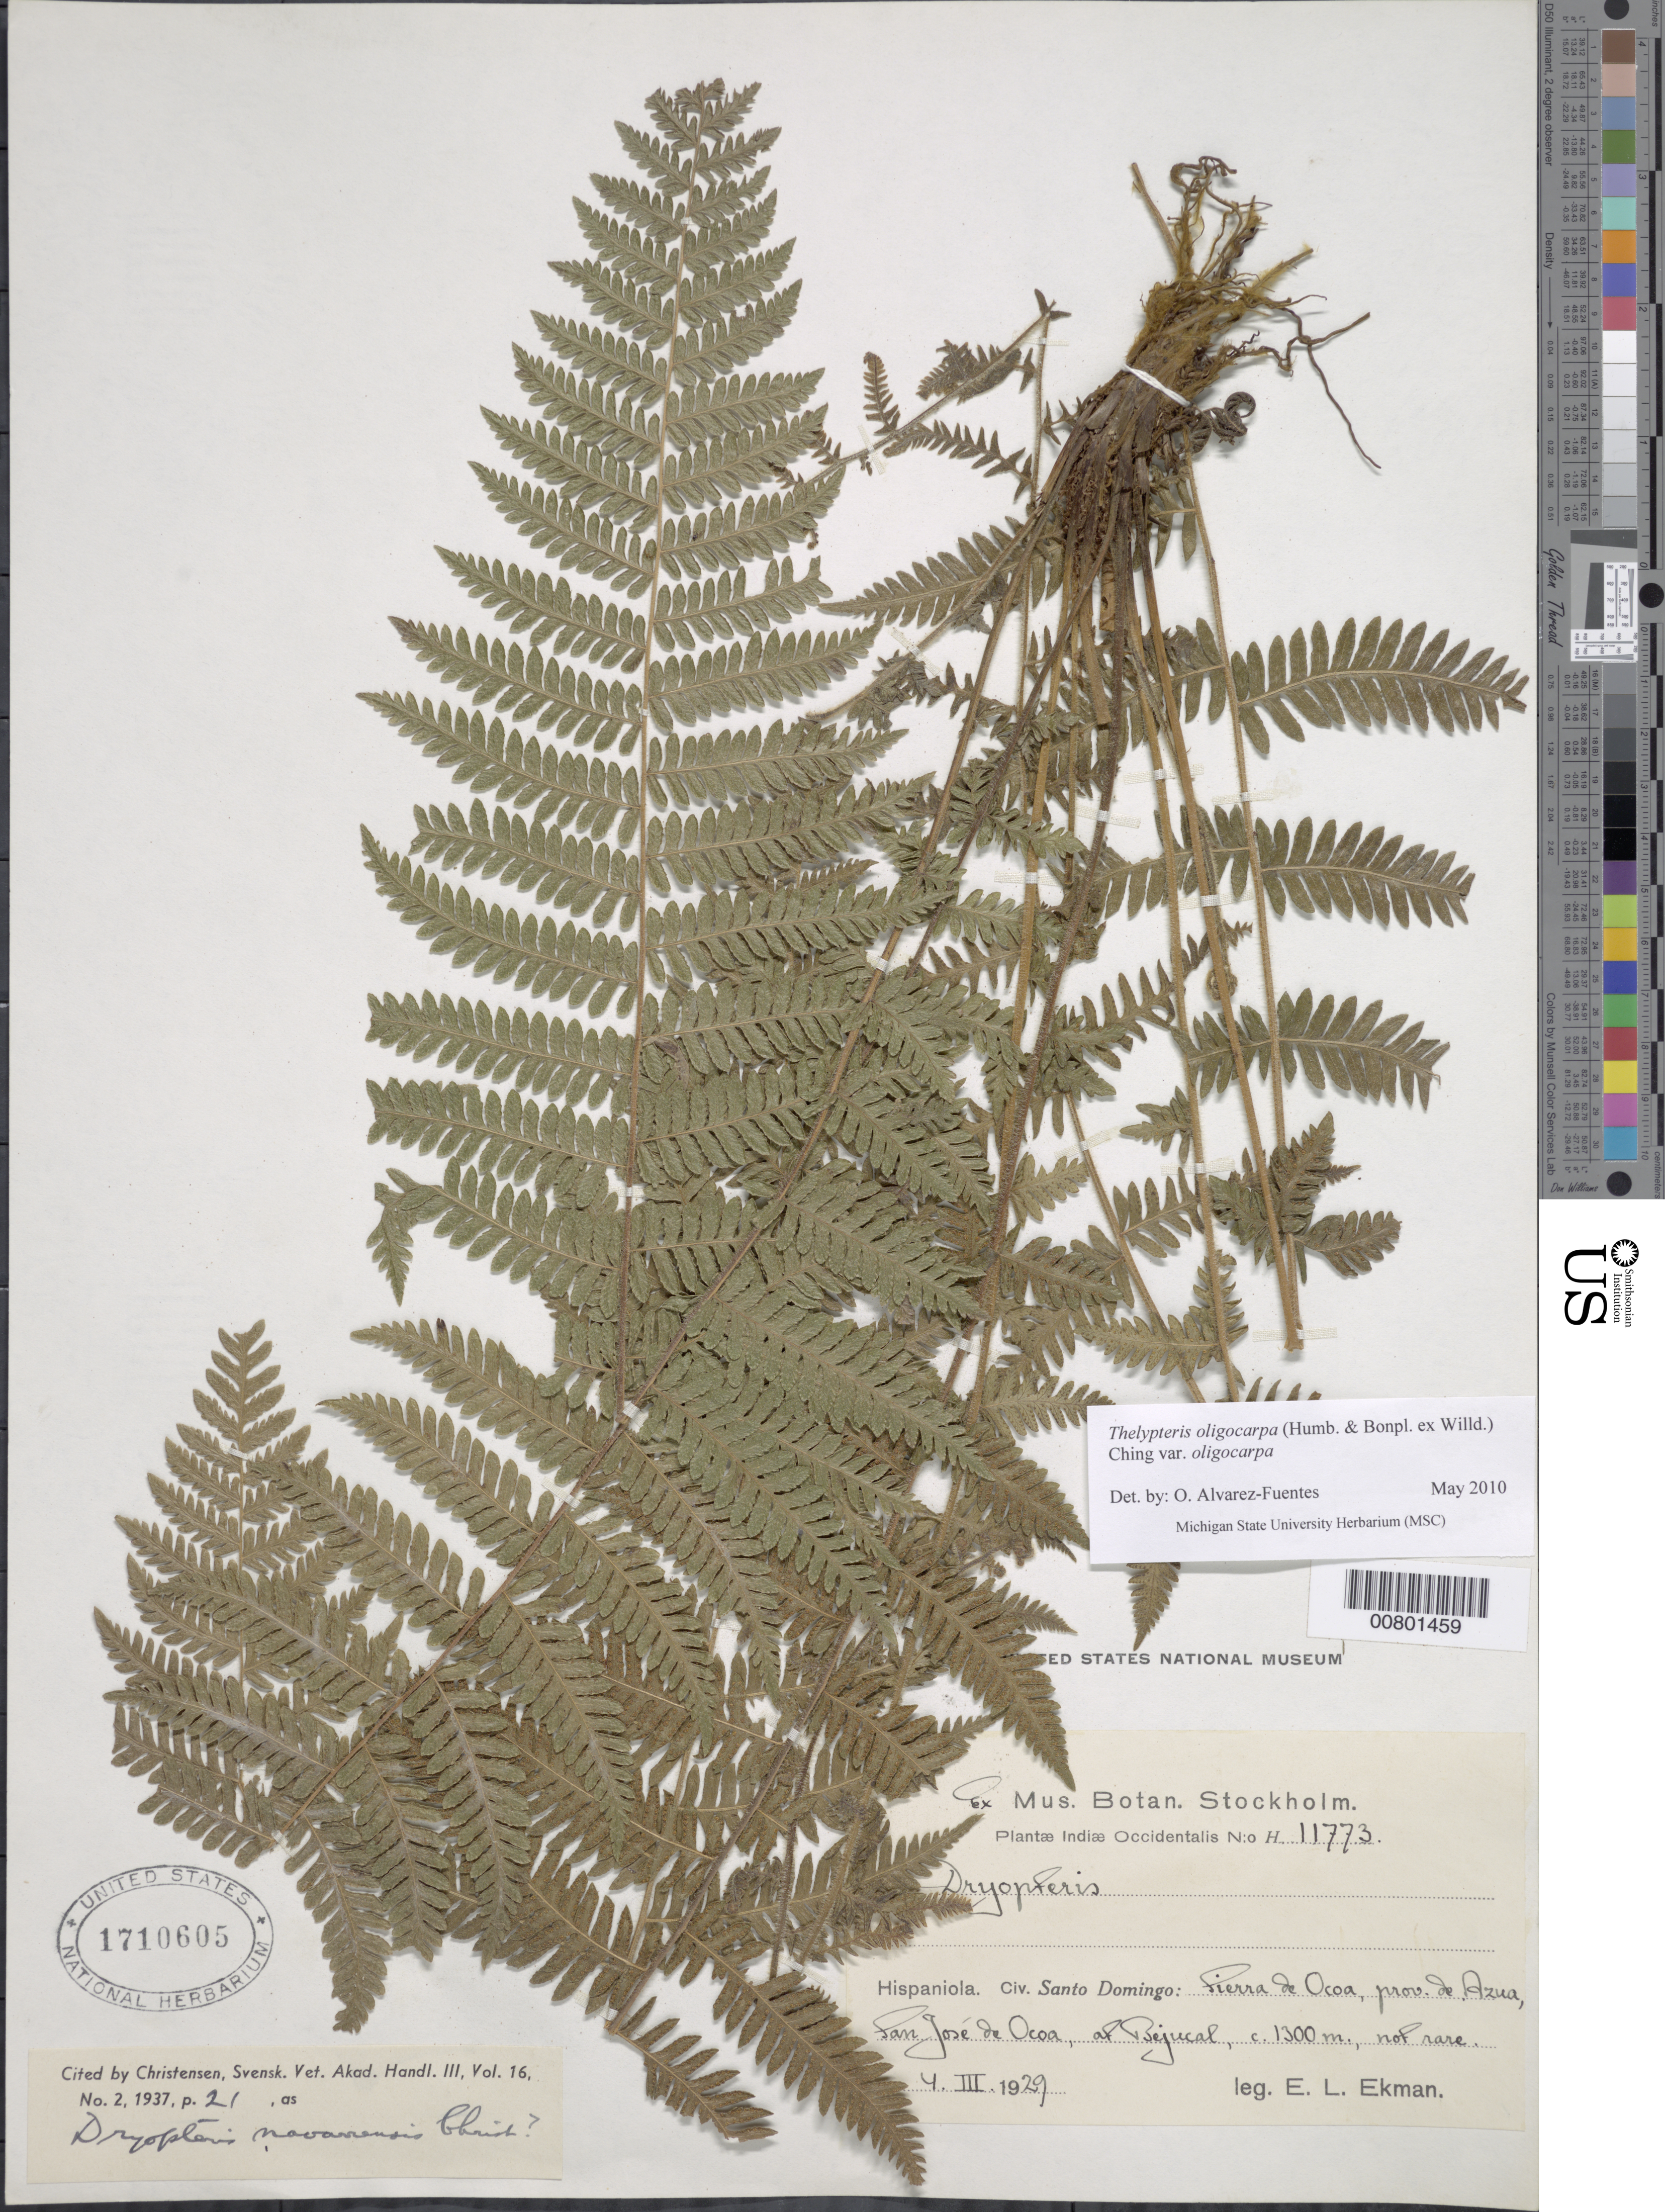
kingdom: Plantae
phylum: Tracheophyta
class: Polypodiopsida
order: Polypodiales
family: Thelypteridaceae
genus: Amauropelta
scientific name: Amauropelta oligocarpa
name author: (Humb. & Bonpl. ex Willd.) Pic. Serm.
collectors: E. L. Ekman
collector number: H 11773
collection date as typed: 04 Mar 1929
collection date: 1929-03-04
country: Dominican Republic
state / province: Azua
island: Hispaniola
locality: Sierra de Ocoa, San José de Ocoa, at Bejucal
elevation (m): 1300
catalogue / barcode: US 1710605